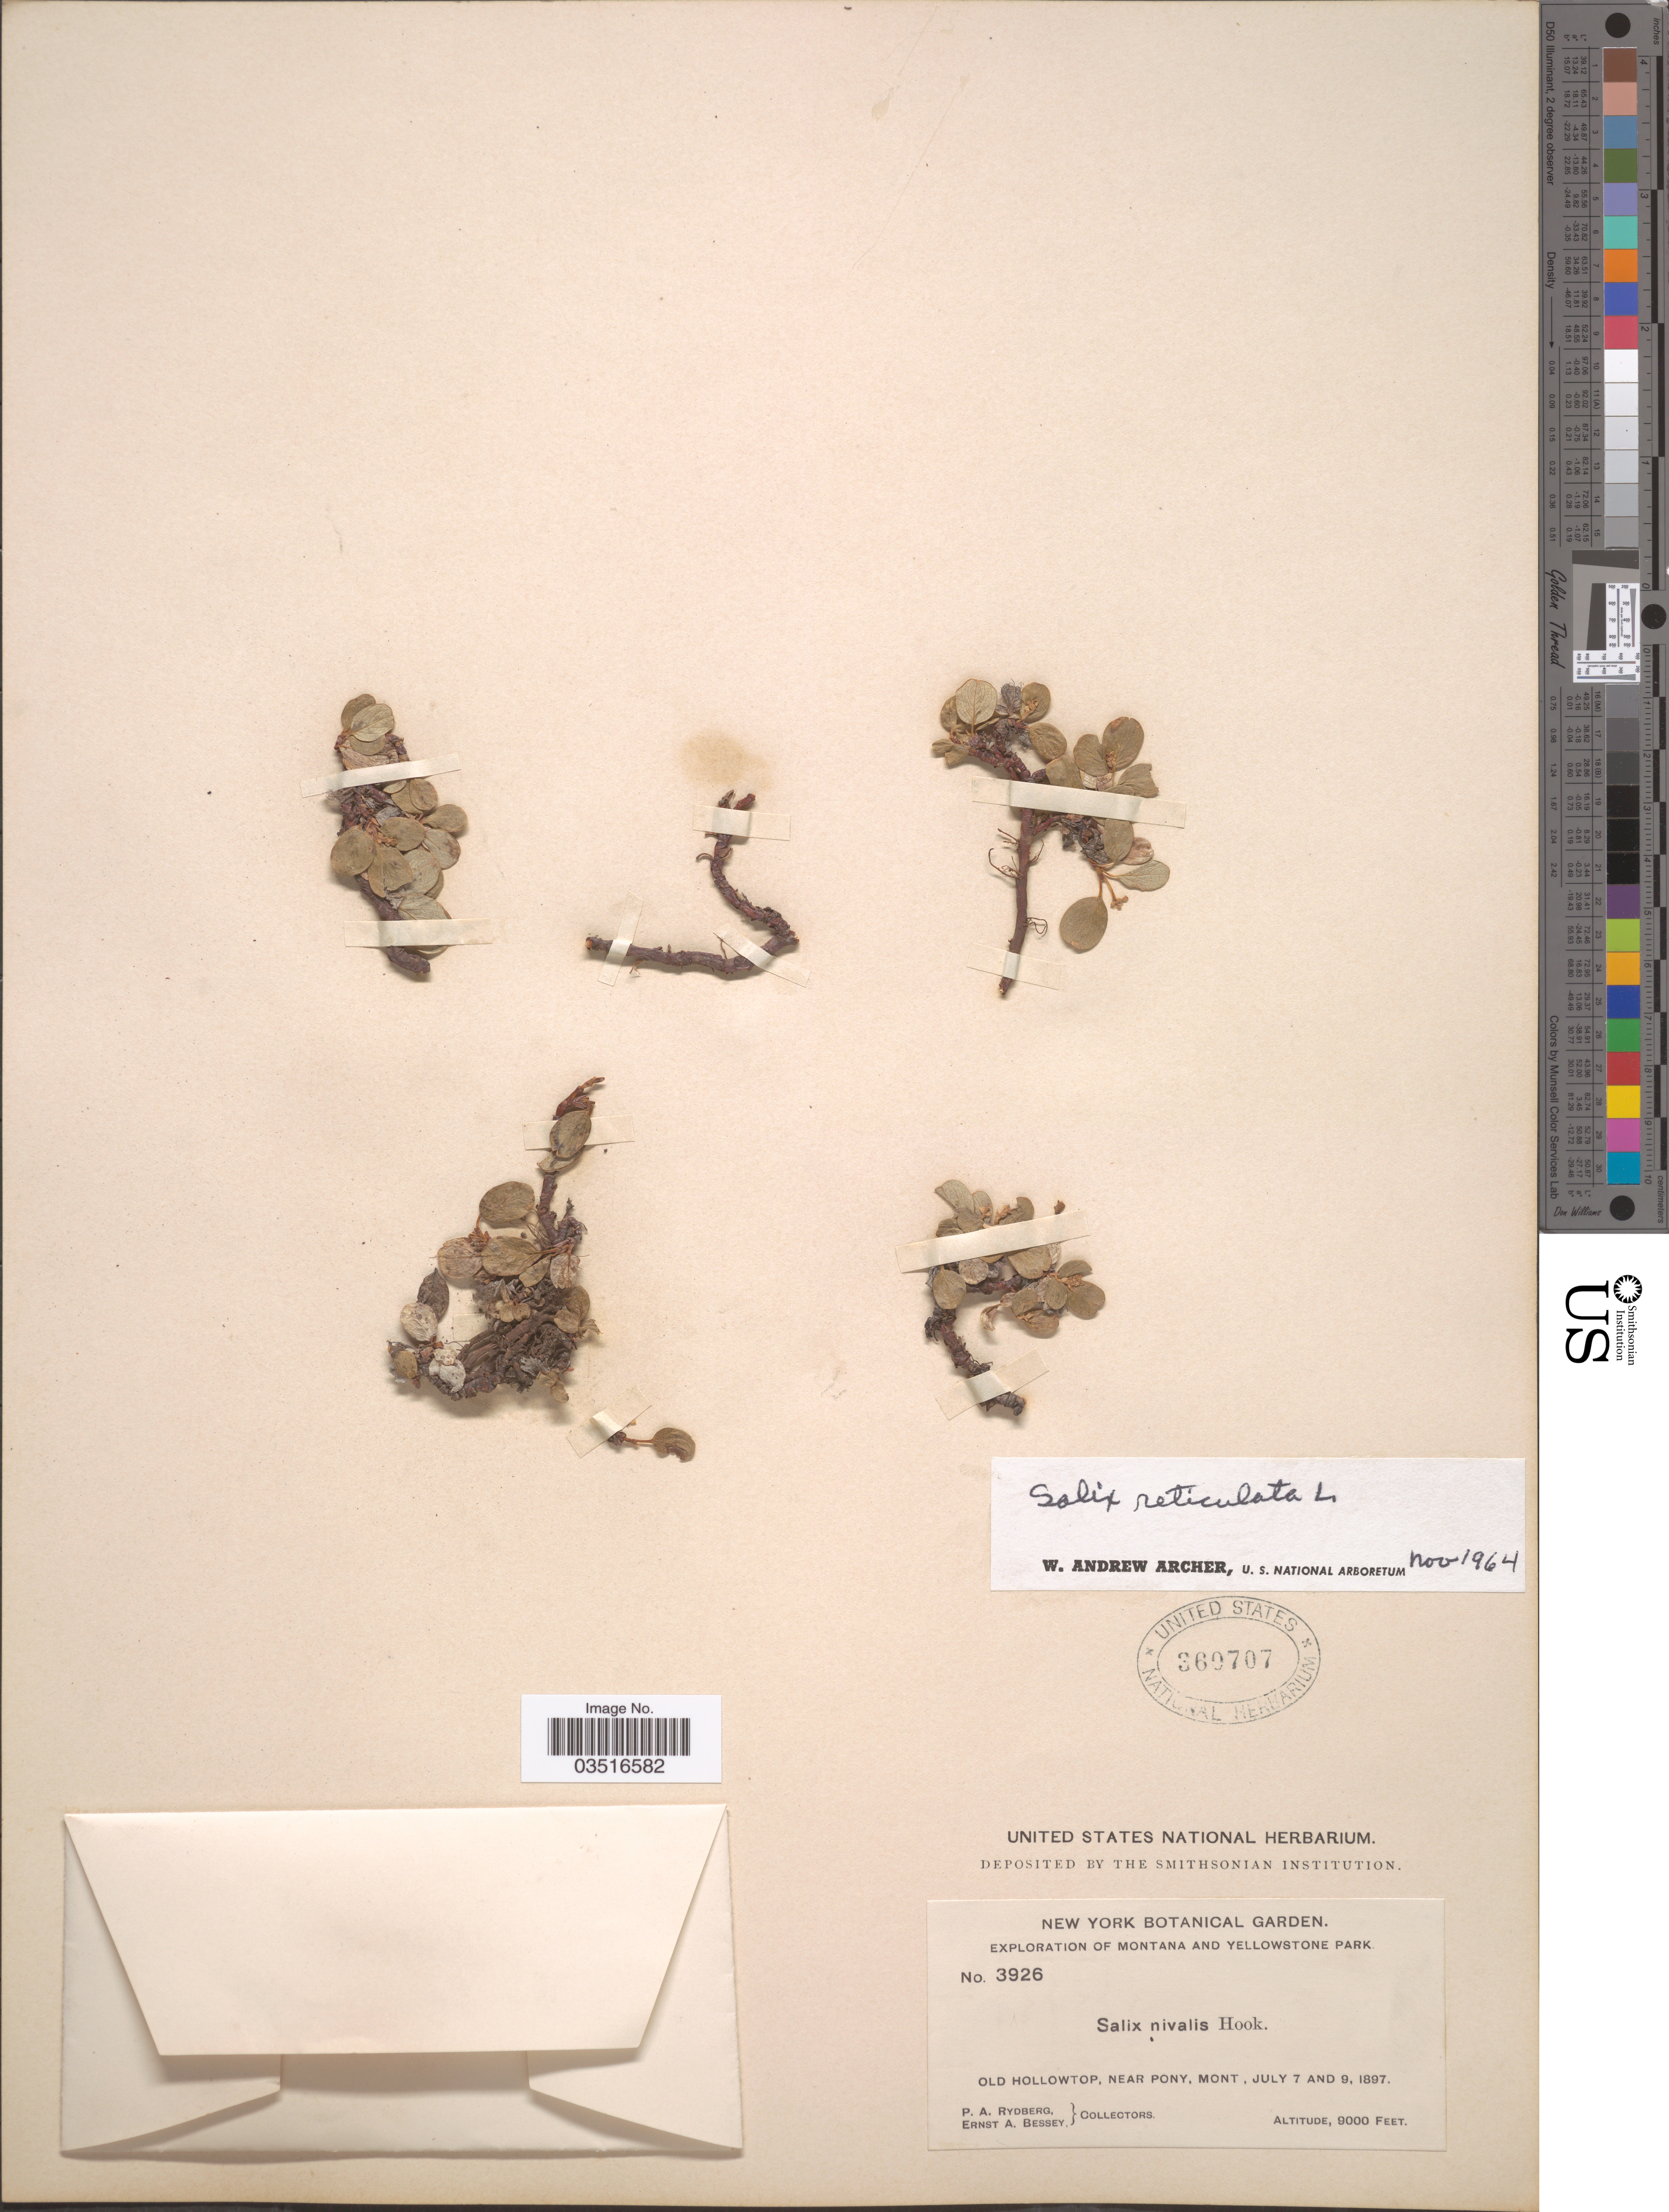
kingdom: Plantae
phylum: Tracheophyta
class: Magnoliopsida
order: Malpighiales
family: Salicaceae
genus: Salix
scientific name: Salix reticulata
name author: L.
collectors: P. A. Rydberg & E. A. Bessey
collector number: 3926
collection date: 1897-07-07/1897-07-09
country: United States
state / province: Montana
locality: Yellowstone Park. Old Hollowtop, near Pony.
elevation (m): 2743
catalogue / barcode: US 360707